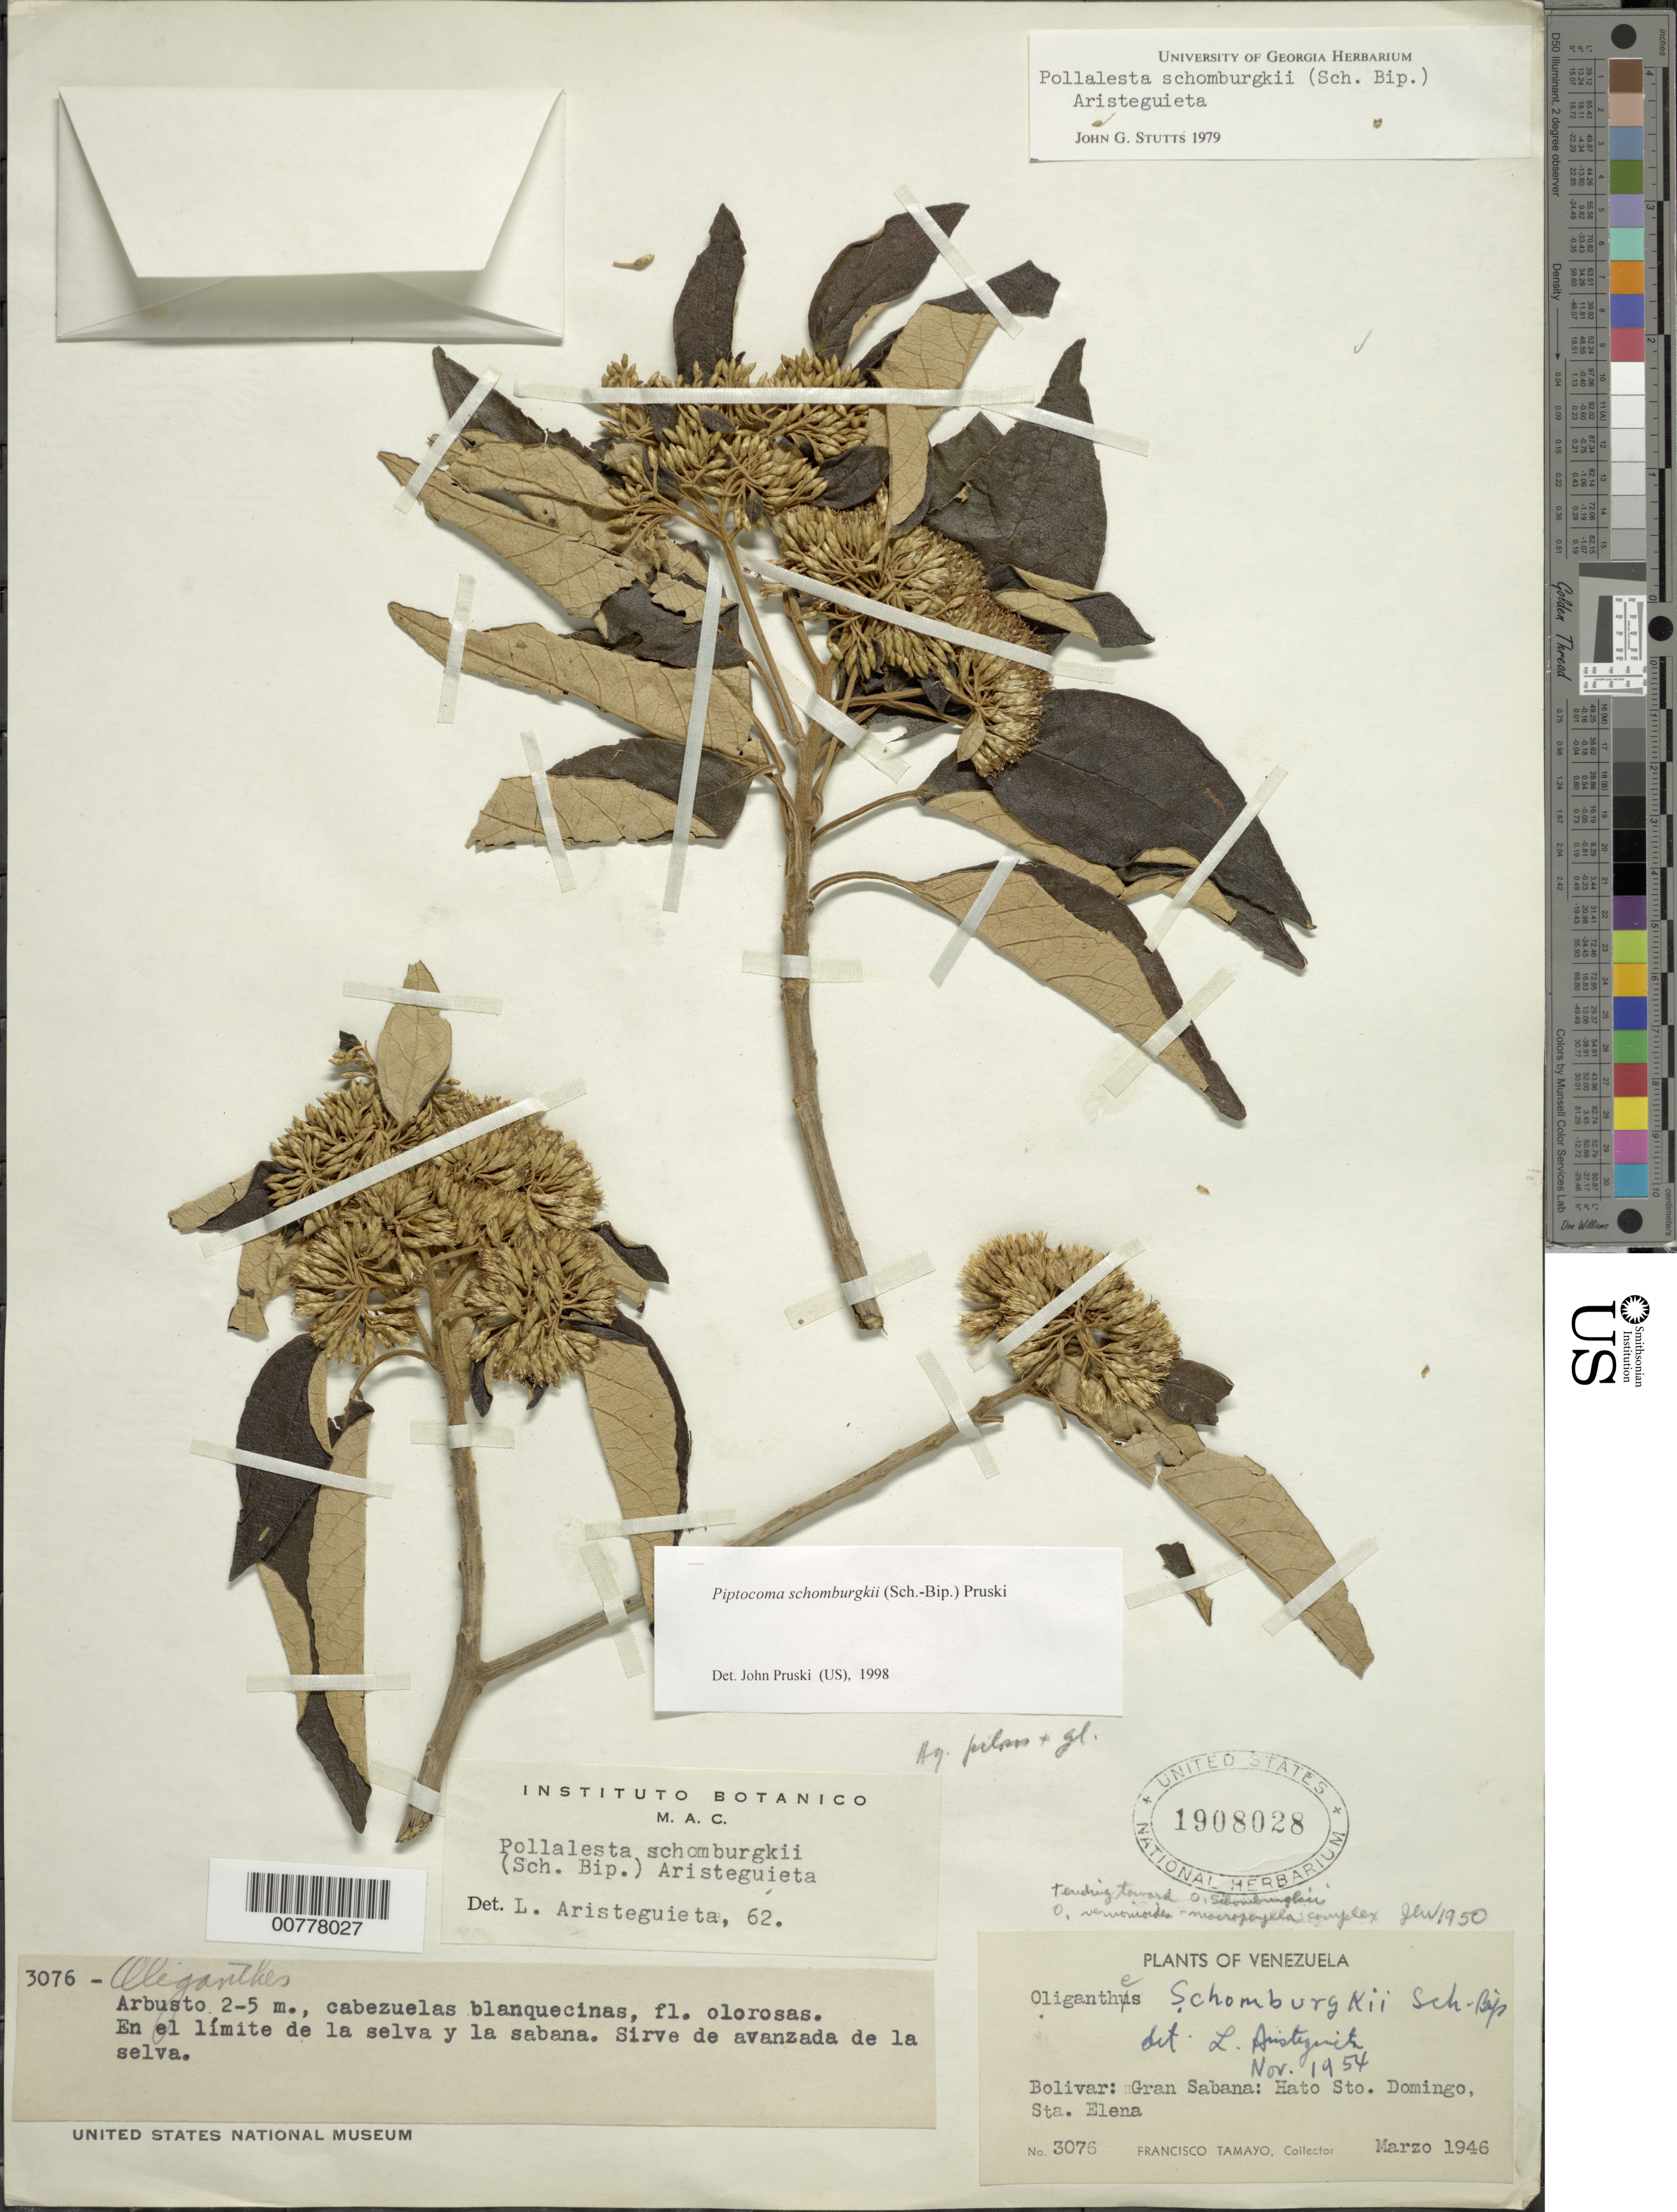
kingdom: Plantae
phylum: Tracheophyta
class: Magnoliopsida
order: Asterales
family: Asteraceae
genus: Piptocoma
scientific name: Piptocoma schomburgkii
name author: (Sch. Bip.) Pruski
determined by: Aristeguieta, L.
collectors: F. Tamayo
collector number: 3076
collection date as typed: Mar-46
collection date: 1946-03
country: Venezuela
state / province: Bolívar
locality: Gran Sabana, Sta. Elena, Hato Sto. Domingo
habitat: En el limite de la selva y la sabana. Sirve de avanzada de la selva.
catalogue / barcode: US 1908028